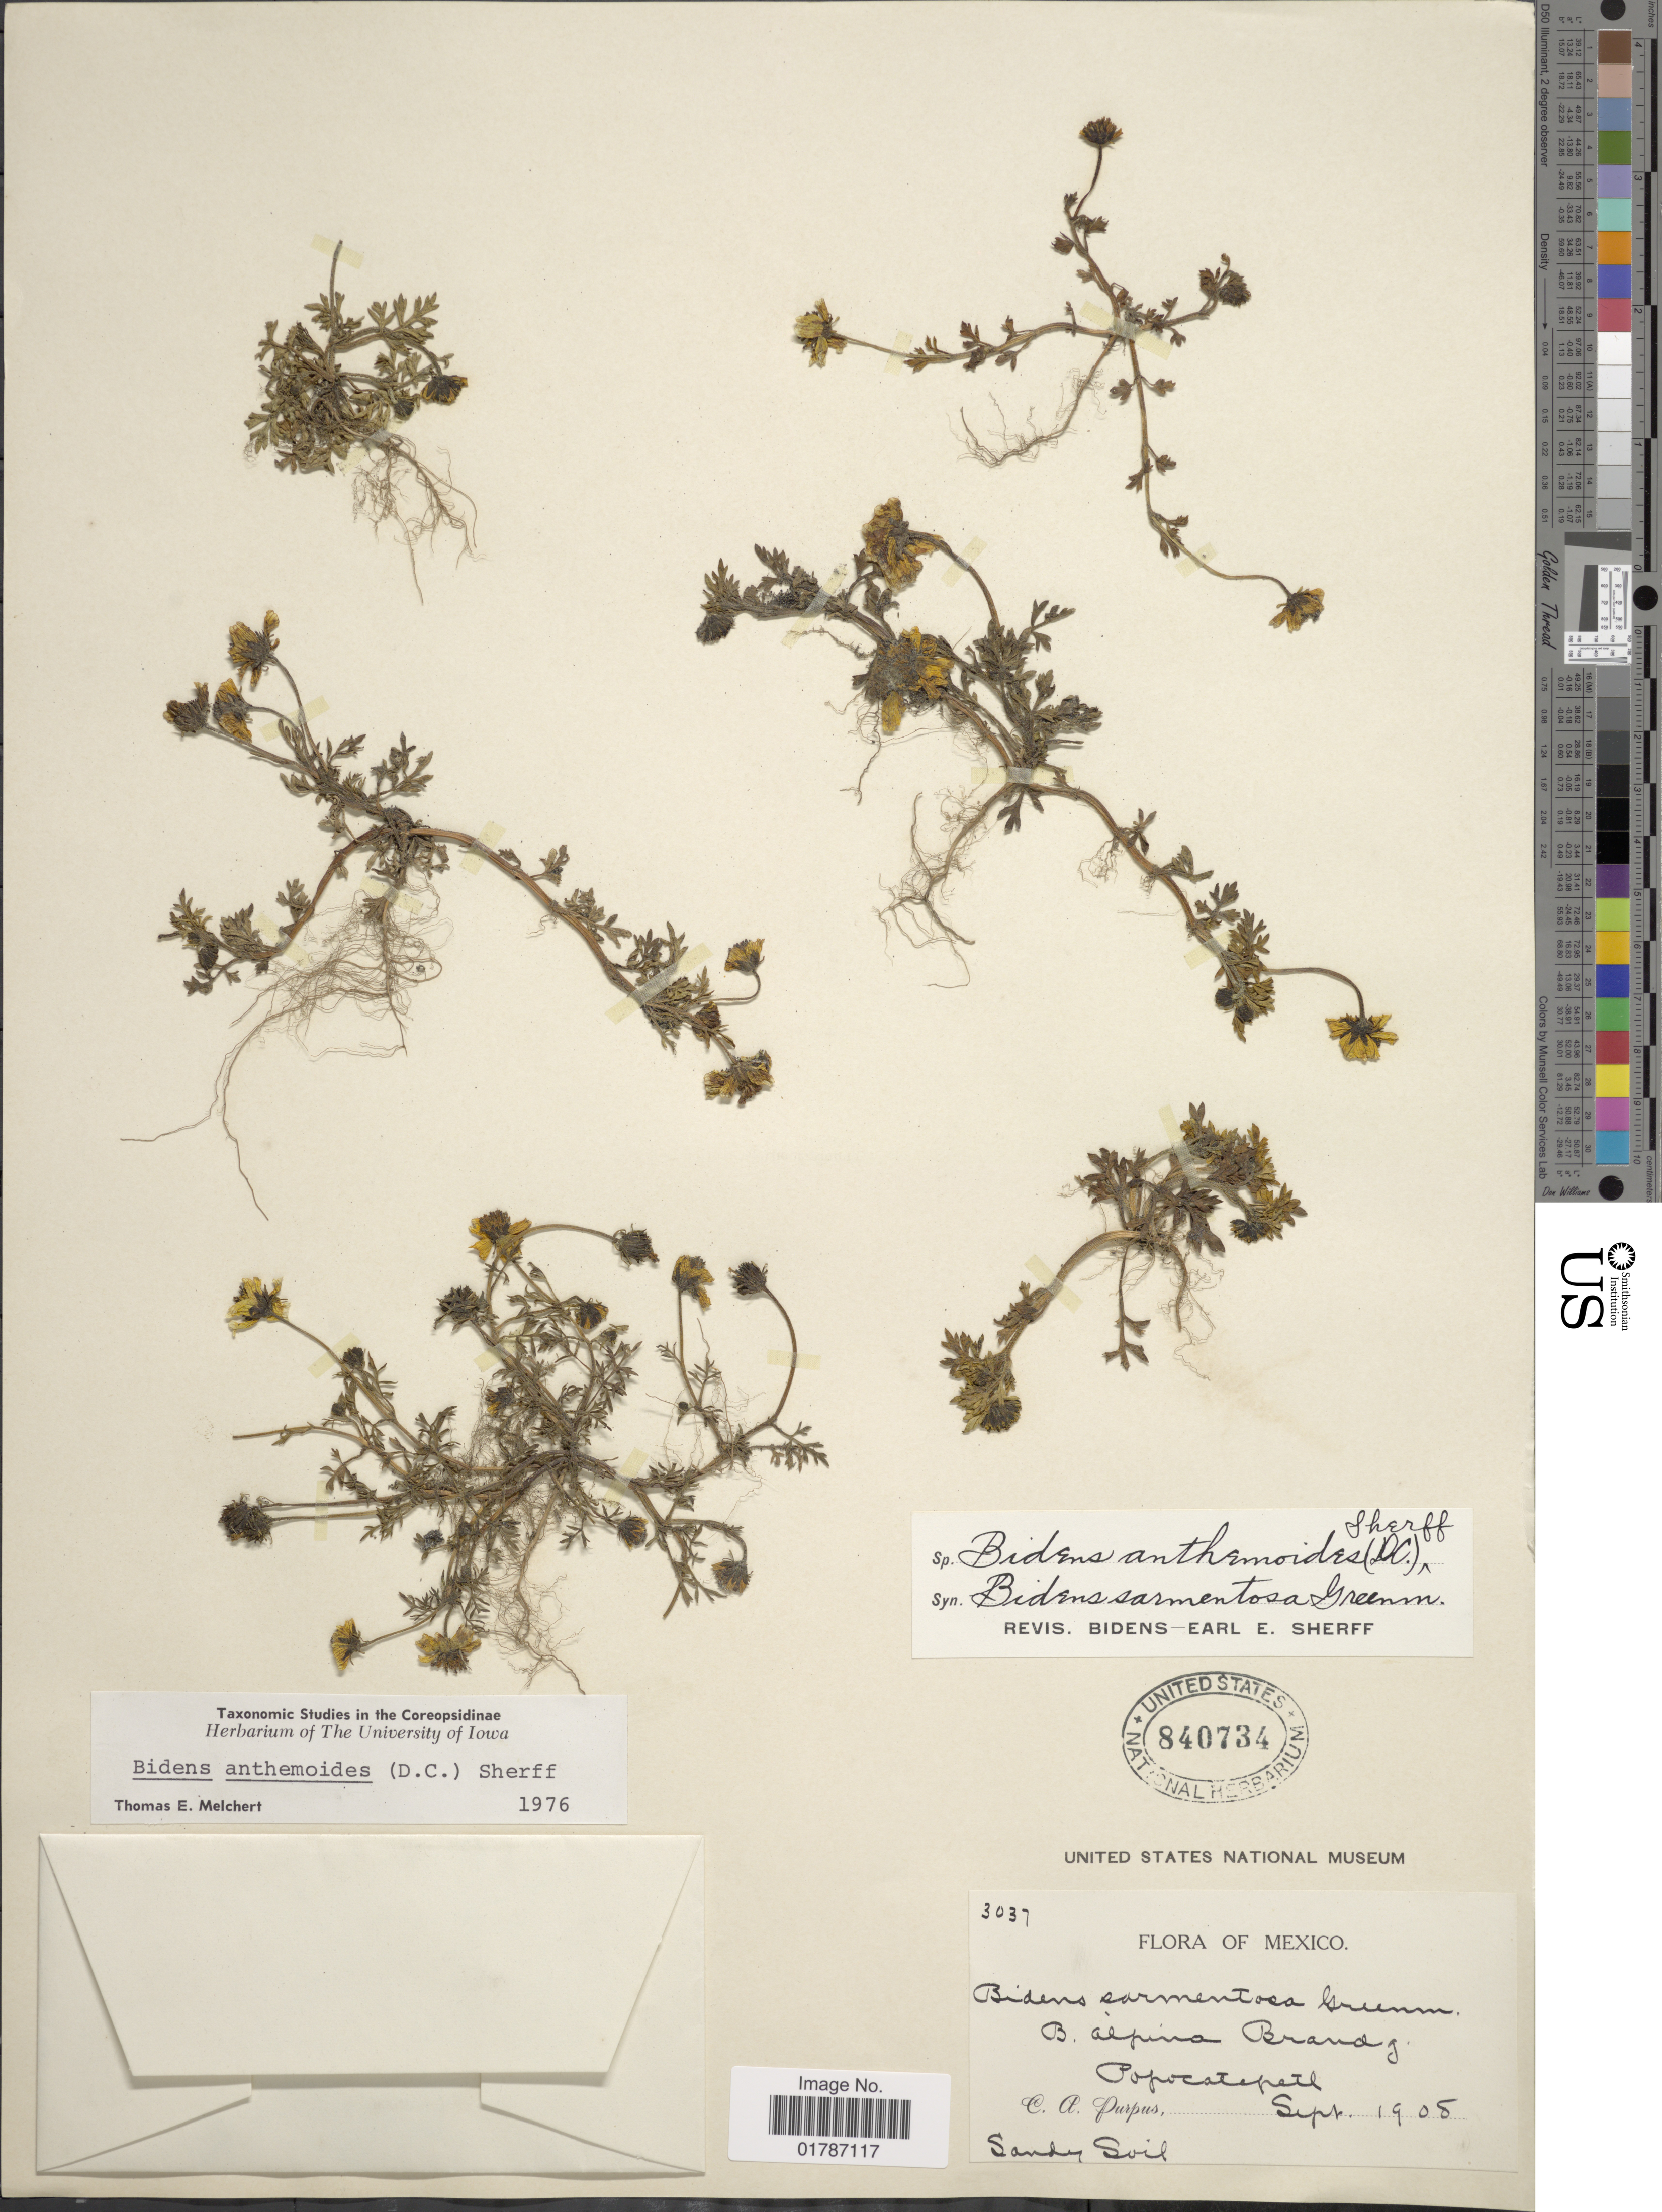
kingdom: Plantae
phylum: Tracheophyta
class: Magnoliopsida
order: Asterales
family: Asteraceae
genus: Bidens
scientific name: Bidens anthemoides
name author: (DC.) Sherff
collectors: C. A. Purpus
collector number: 3037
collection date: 1908-09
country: Mexico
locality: Popocatépetl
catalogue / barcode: US 940734